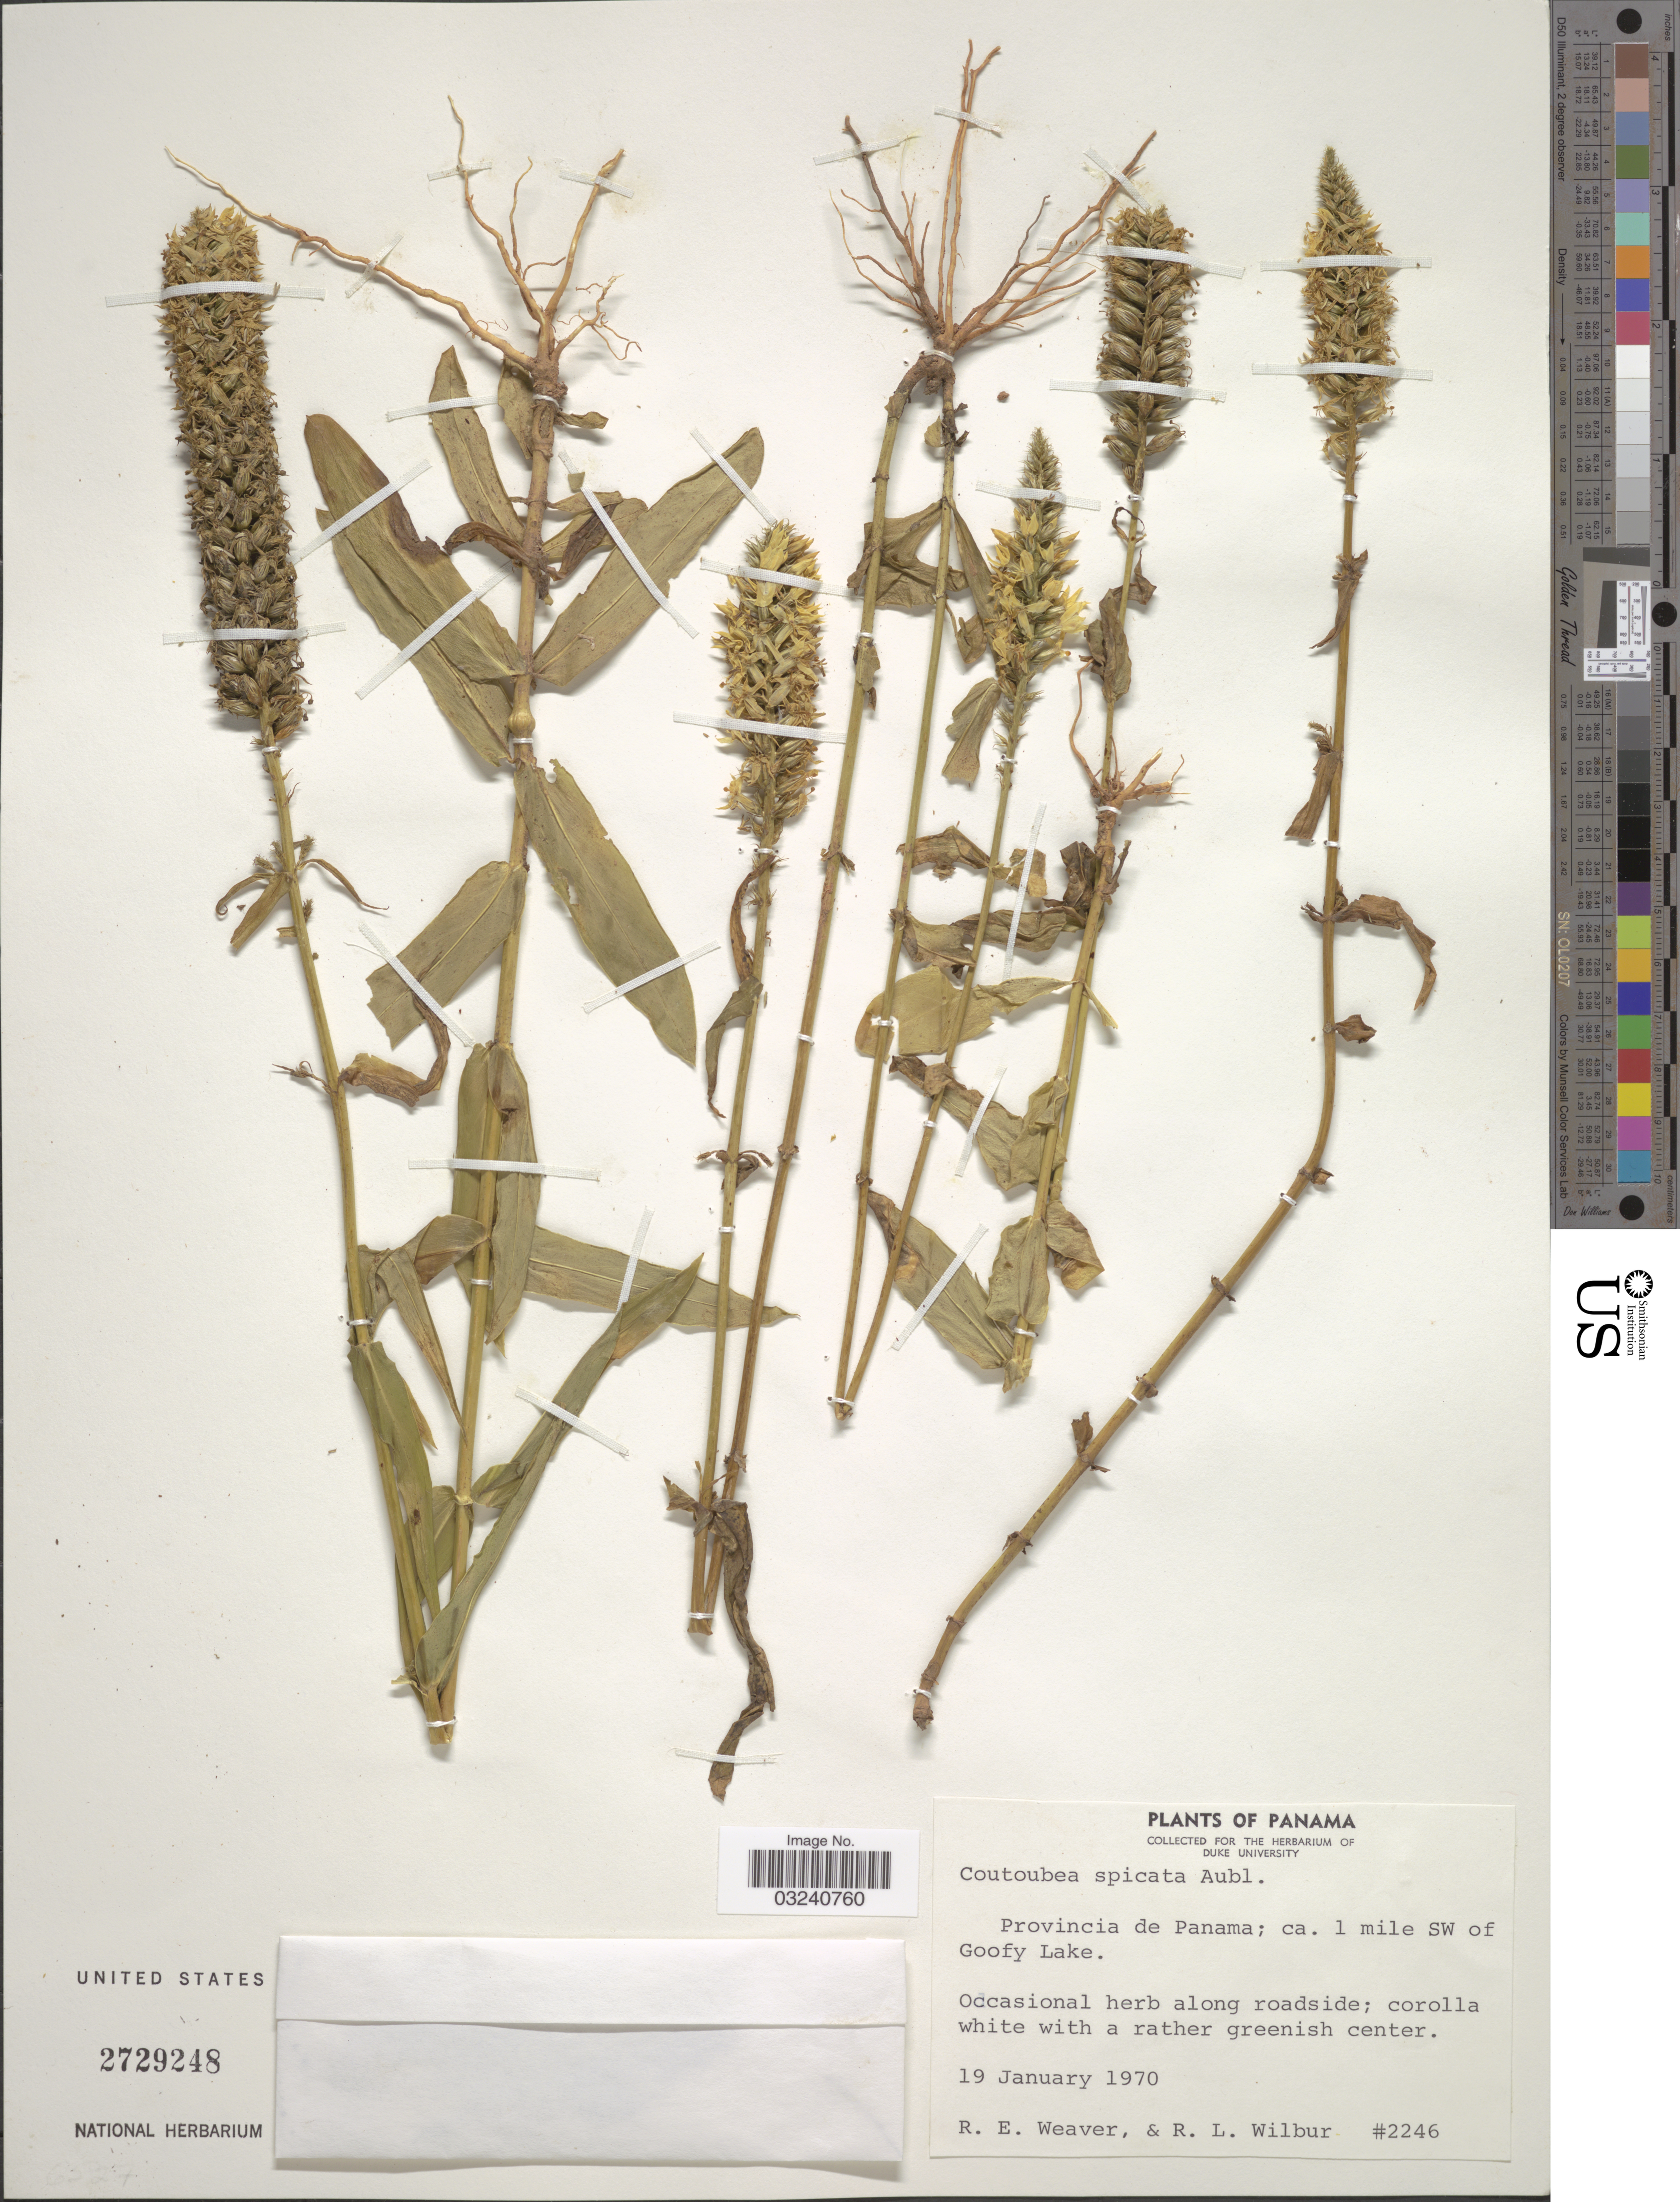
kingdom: Plantae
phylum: Tracheophyta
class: Magnoliopsida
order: Gentianales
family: Gentianaceae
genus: Coutoubea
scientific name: Coutoubea spicata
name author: Aubl.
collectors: R. E. Weaver & R. L. Wilbur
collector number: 2246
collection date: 1970-01-19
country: Panama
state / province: Panamá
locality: Ca. 1 miles SW of Goofy Lake.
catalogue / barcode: US 2729248